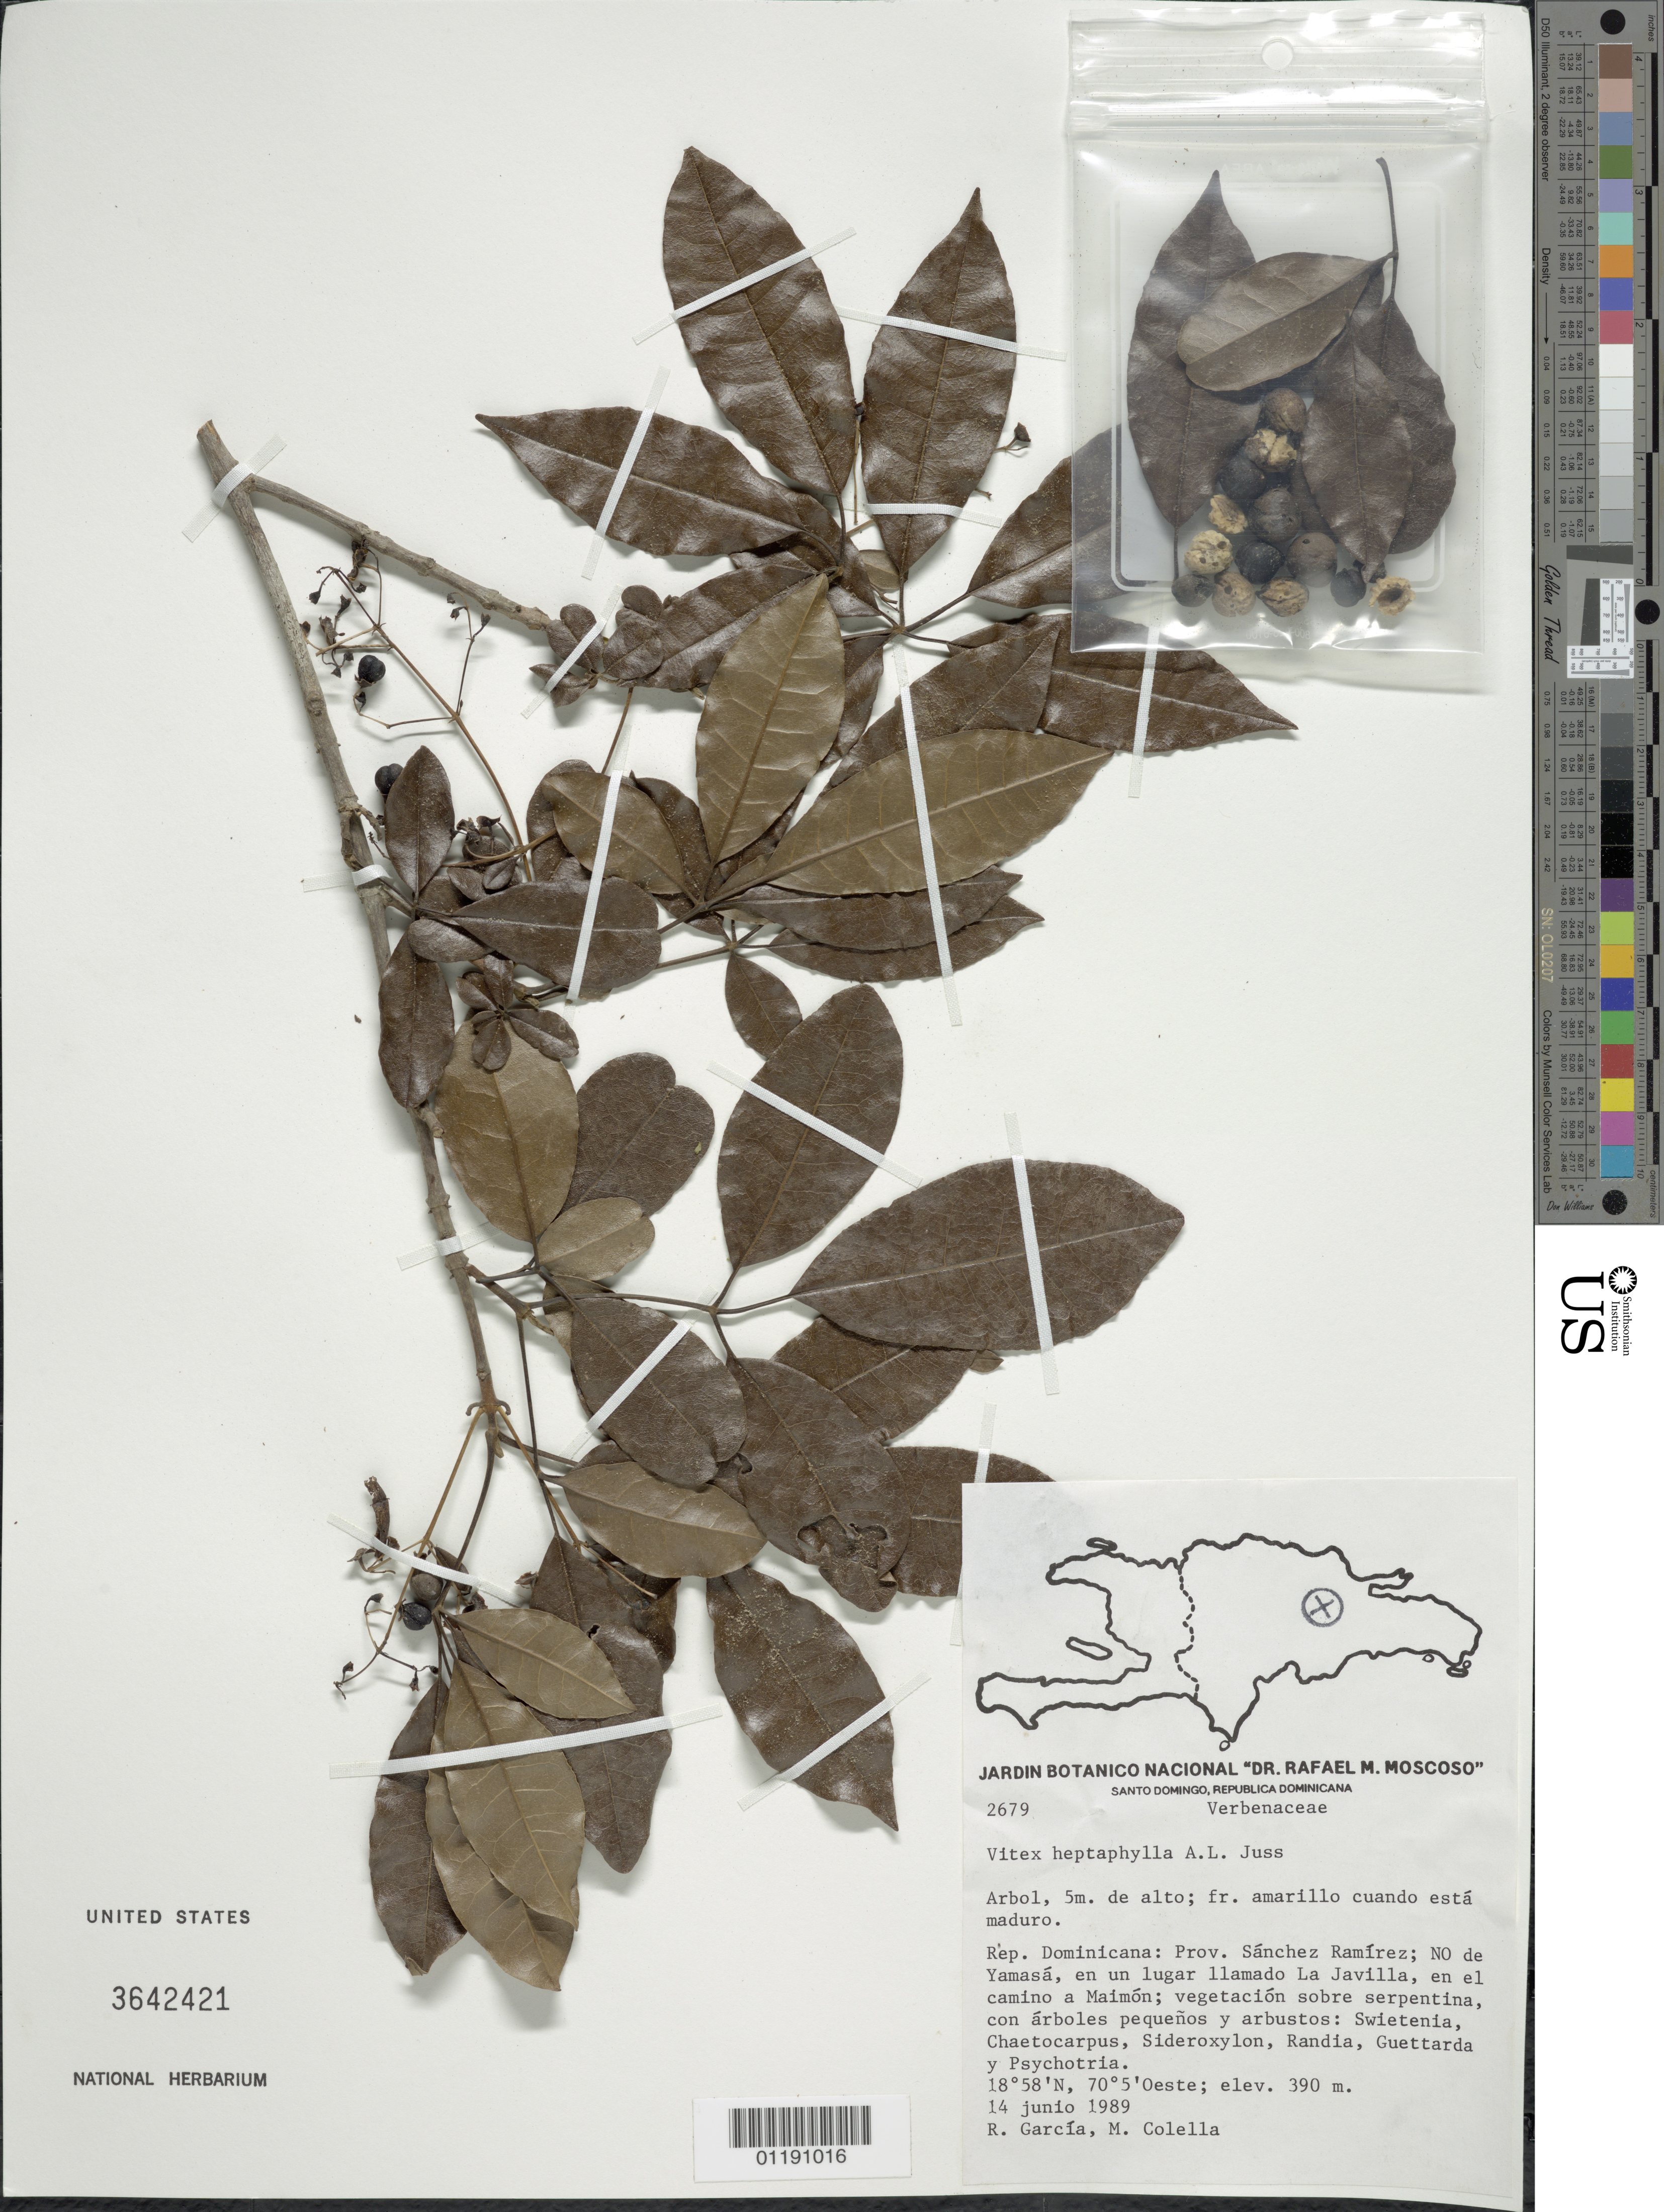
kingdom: Plantae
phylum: Tracheophyta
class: Magnoliopsida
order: Lamiales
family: Lamiaceae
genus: Vitex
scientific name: Vitex heptaphylla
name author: A. Juss.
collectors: R. García & M. Colella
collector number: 2679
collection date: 1989-06-14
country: Dominican Republic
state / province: Sánchez Ramírez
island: Hispaniola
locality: NW of Yamasá, in the place called La Javilla, on the road to Maimón.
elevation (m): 390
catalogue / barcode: US 3642421